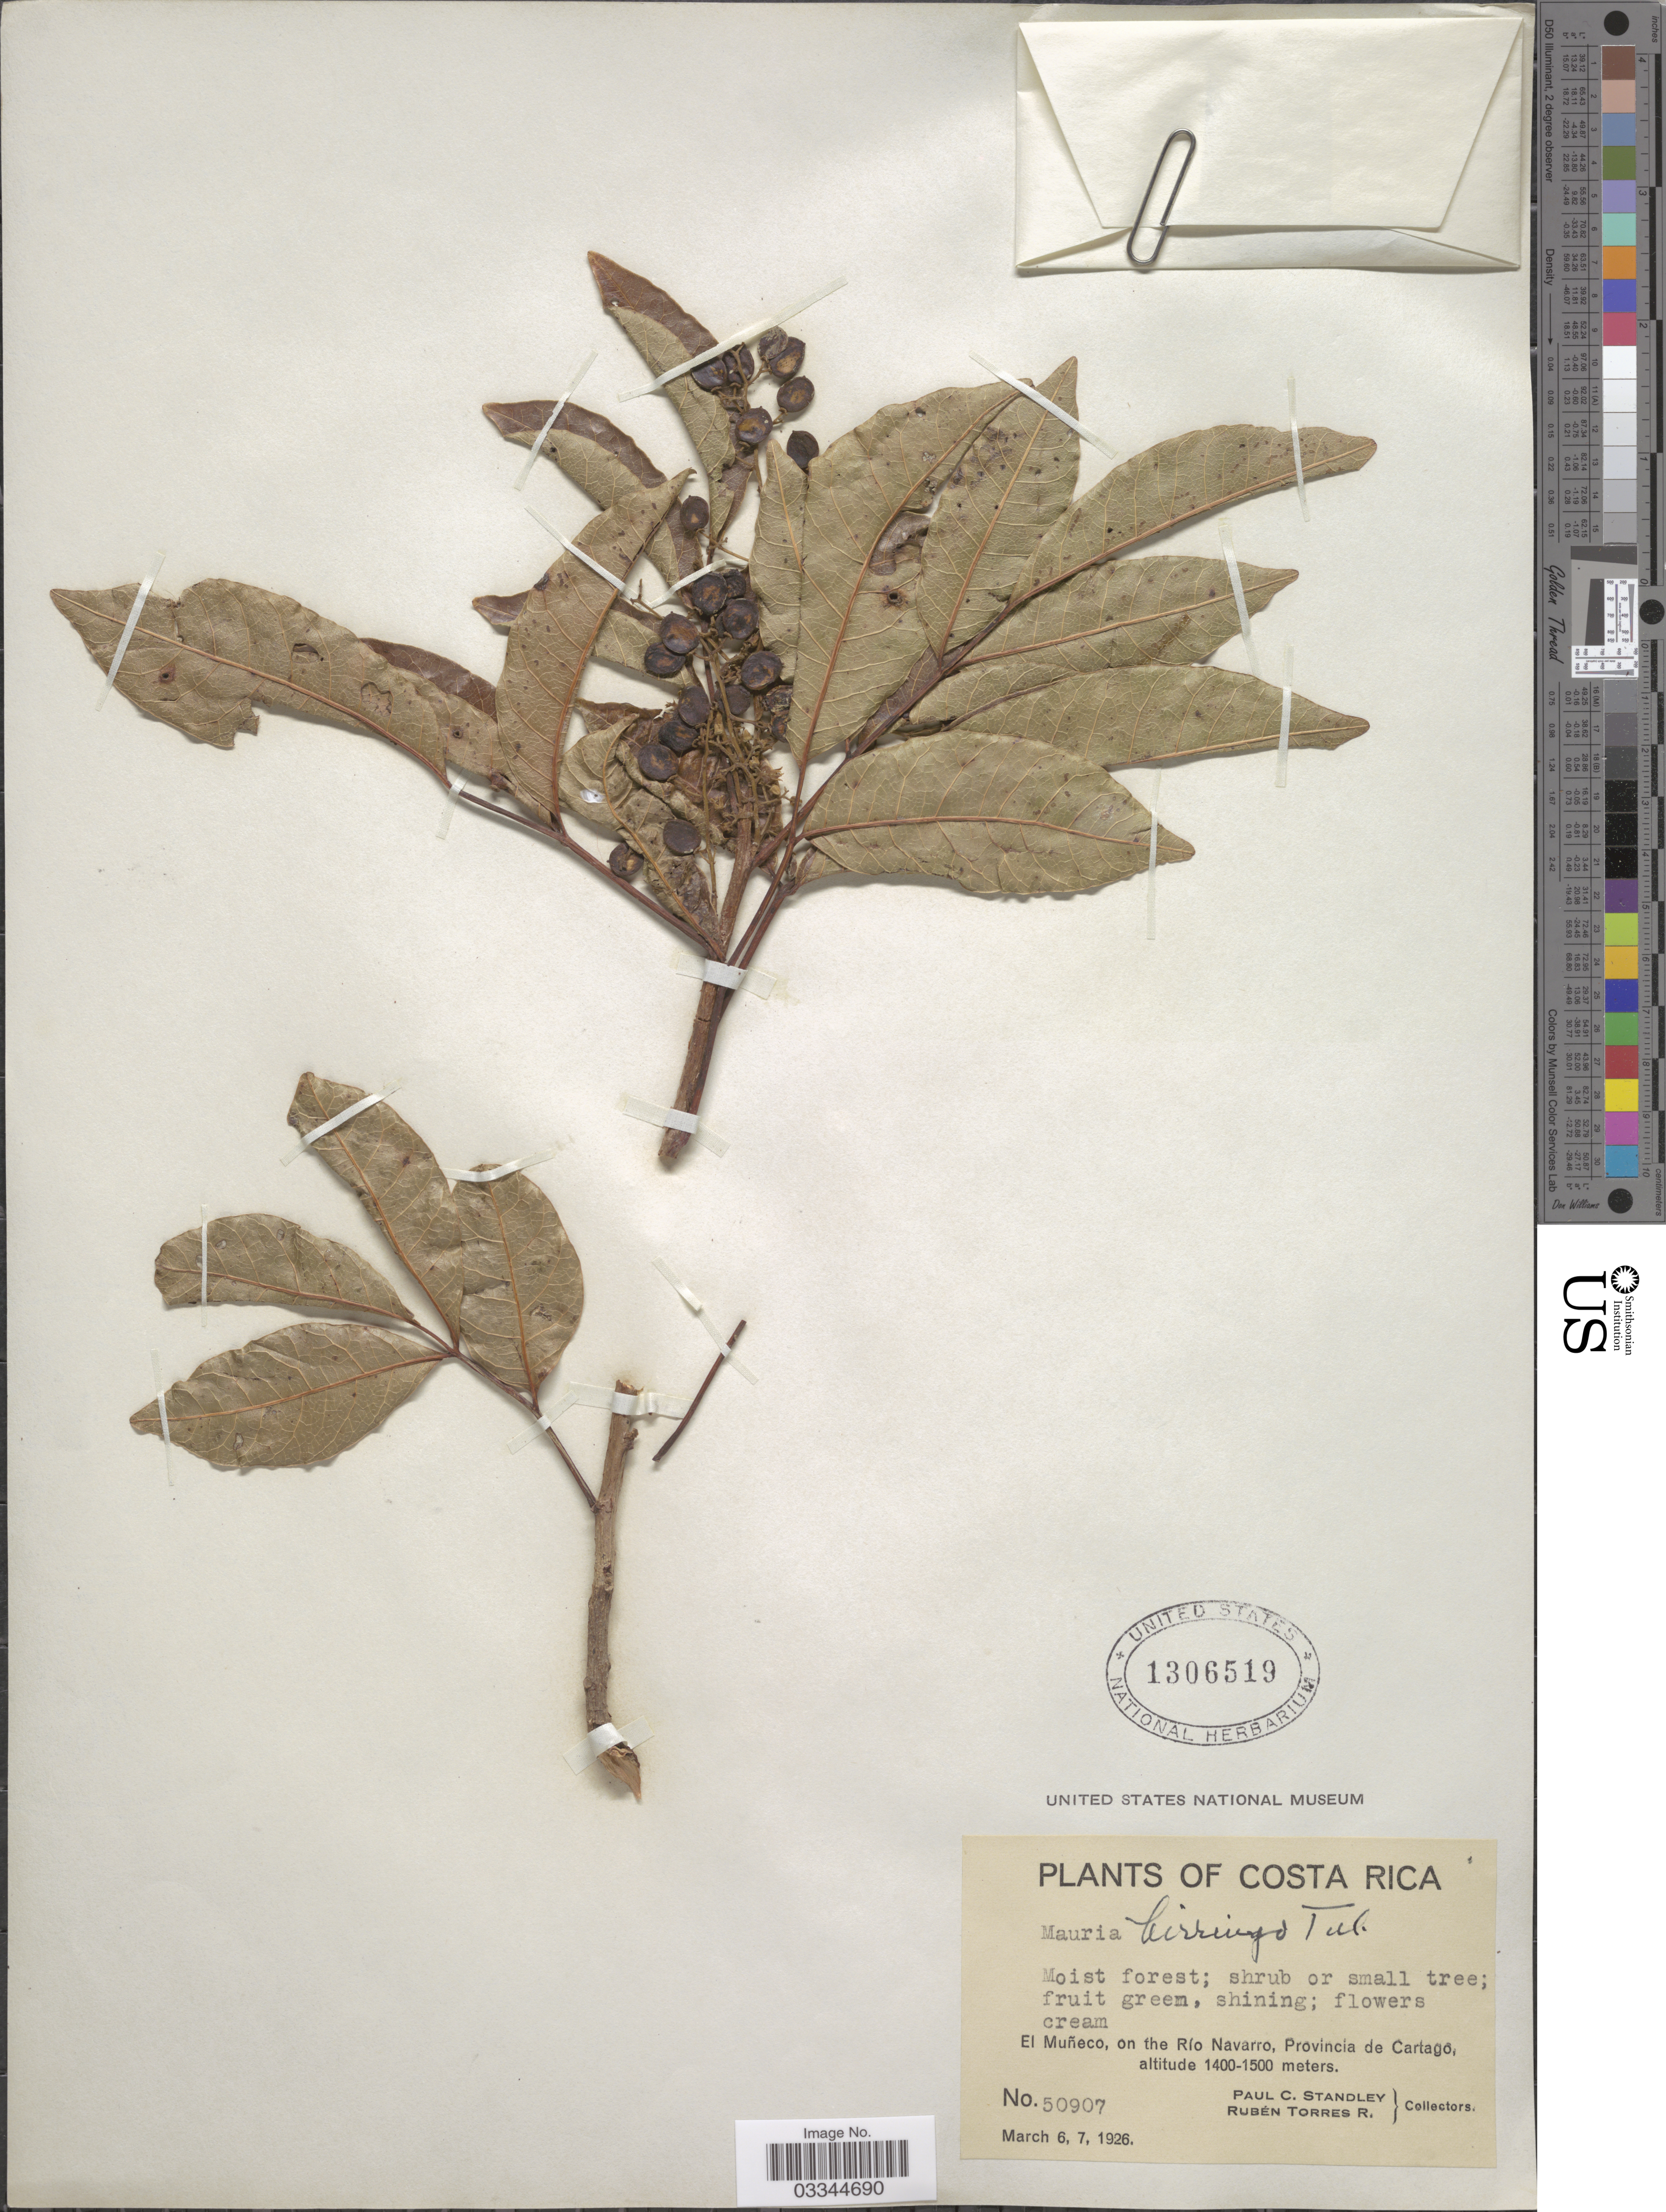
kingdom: Plantae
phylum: Tracheophyta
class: Magnoliopsida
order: Sapindales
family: Anacardiaceae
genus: Mauria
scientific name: Mauria biringo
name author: Tul.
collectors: P. C. Standley & R. Torres Rojas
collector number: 50907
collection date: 1926-03-06/1926-03-07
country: Costa Rica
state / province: Cartago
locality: El Muñeco, on the Río Navarro.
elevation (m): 1400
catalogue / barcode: US 1306519